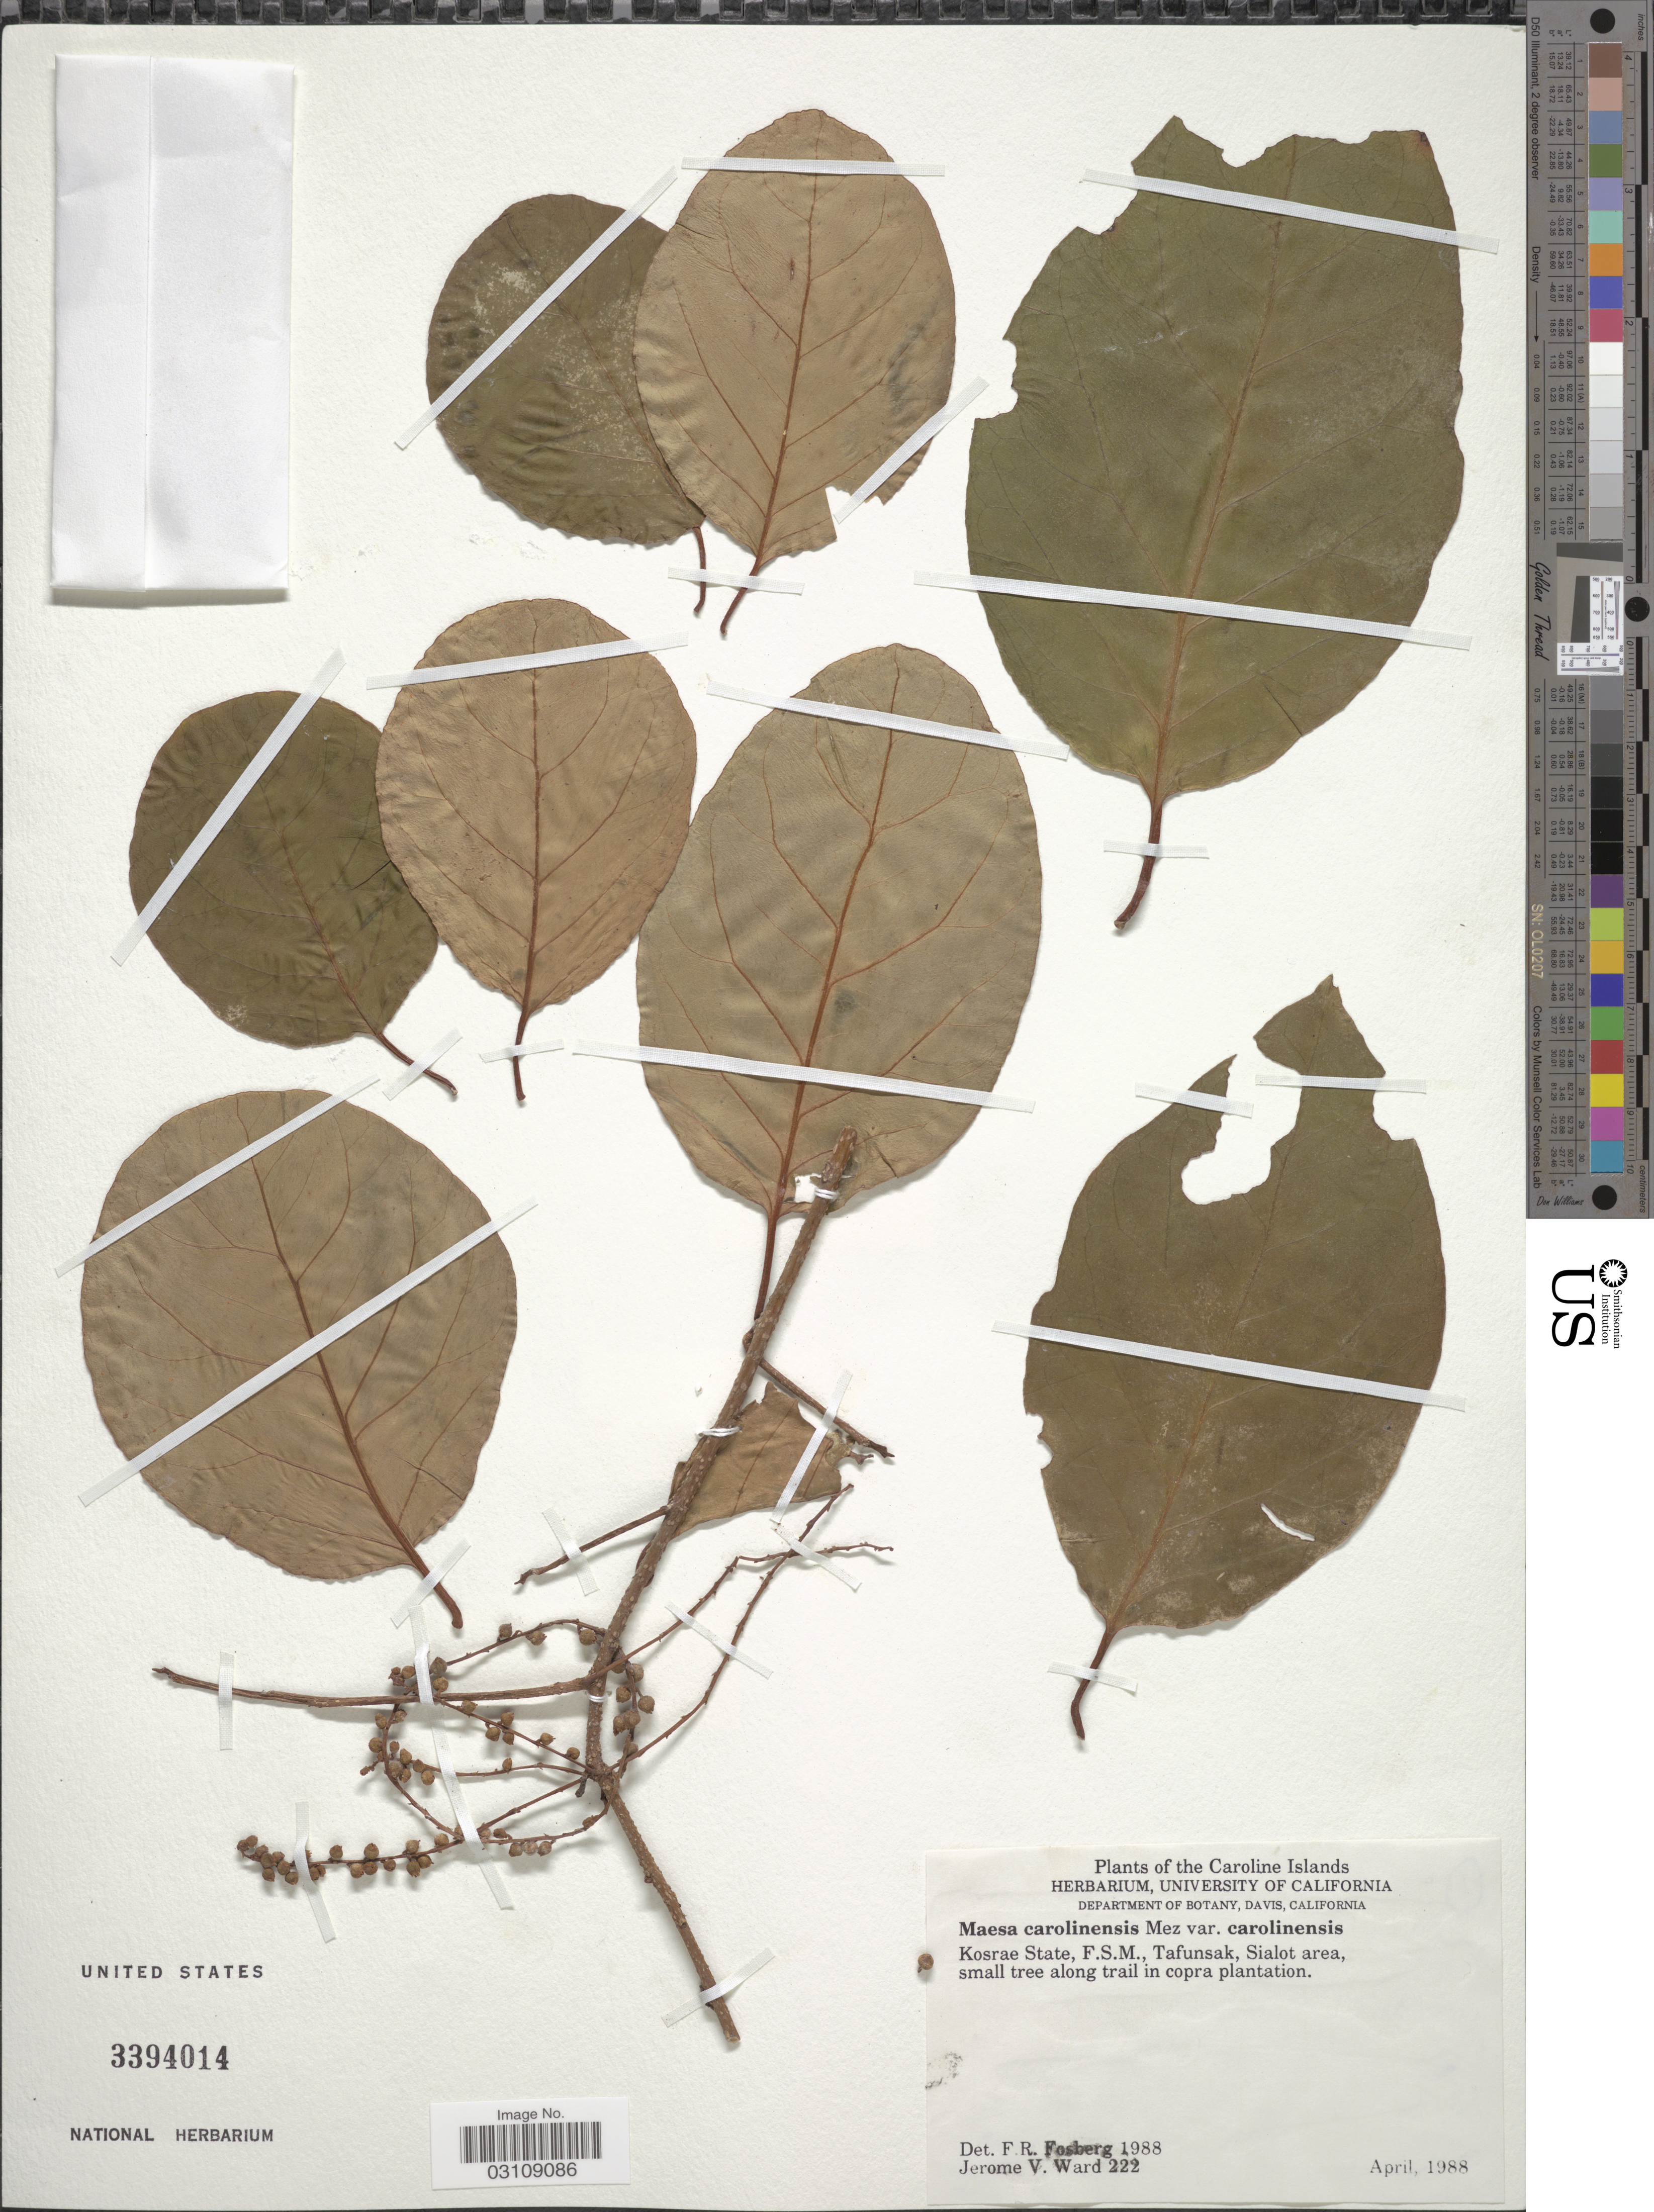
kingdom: Plantae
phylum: Tracheophyta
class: Magnoliopsida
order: Ericales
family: Primulaceae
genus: Maesa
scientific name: Maesa carolinensis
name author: Mez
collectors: J. V. Ward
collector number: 222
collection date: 1988-04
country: Micronesia, Federated States of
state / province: Kosrae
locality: The Caroline Islands, Kosrae State, F.S.M., Tafunsak, Sialot area.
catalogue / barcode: US 3394014